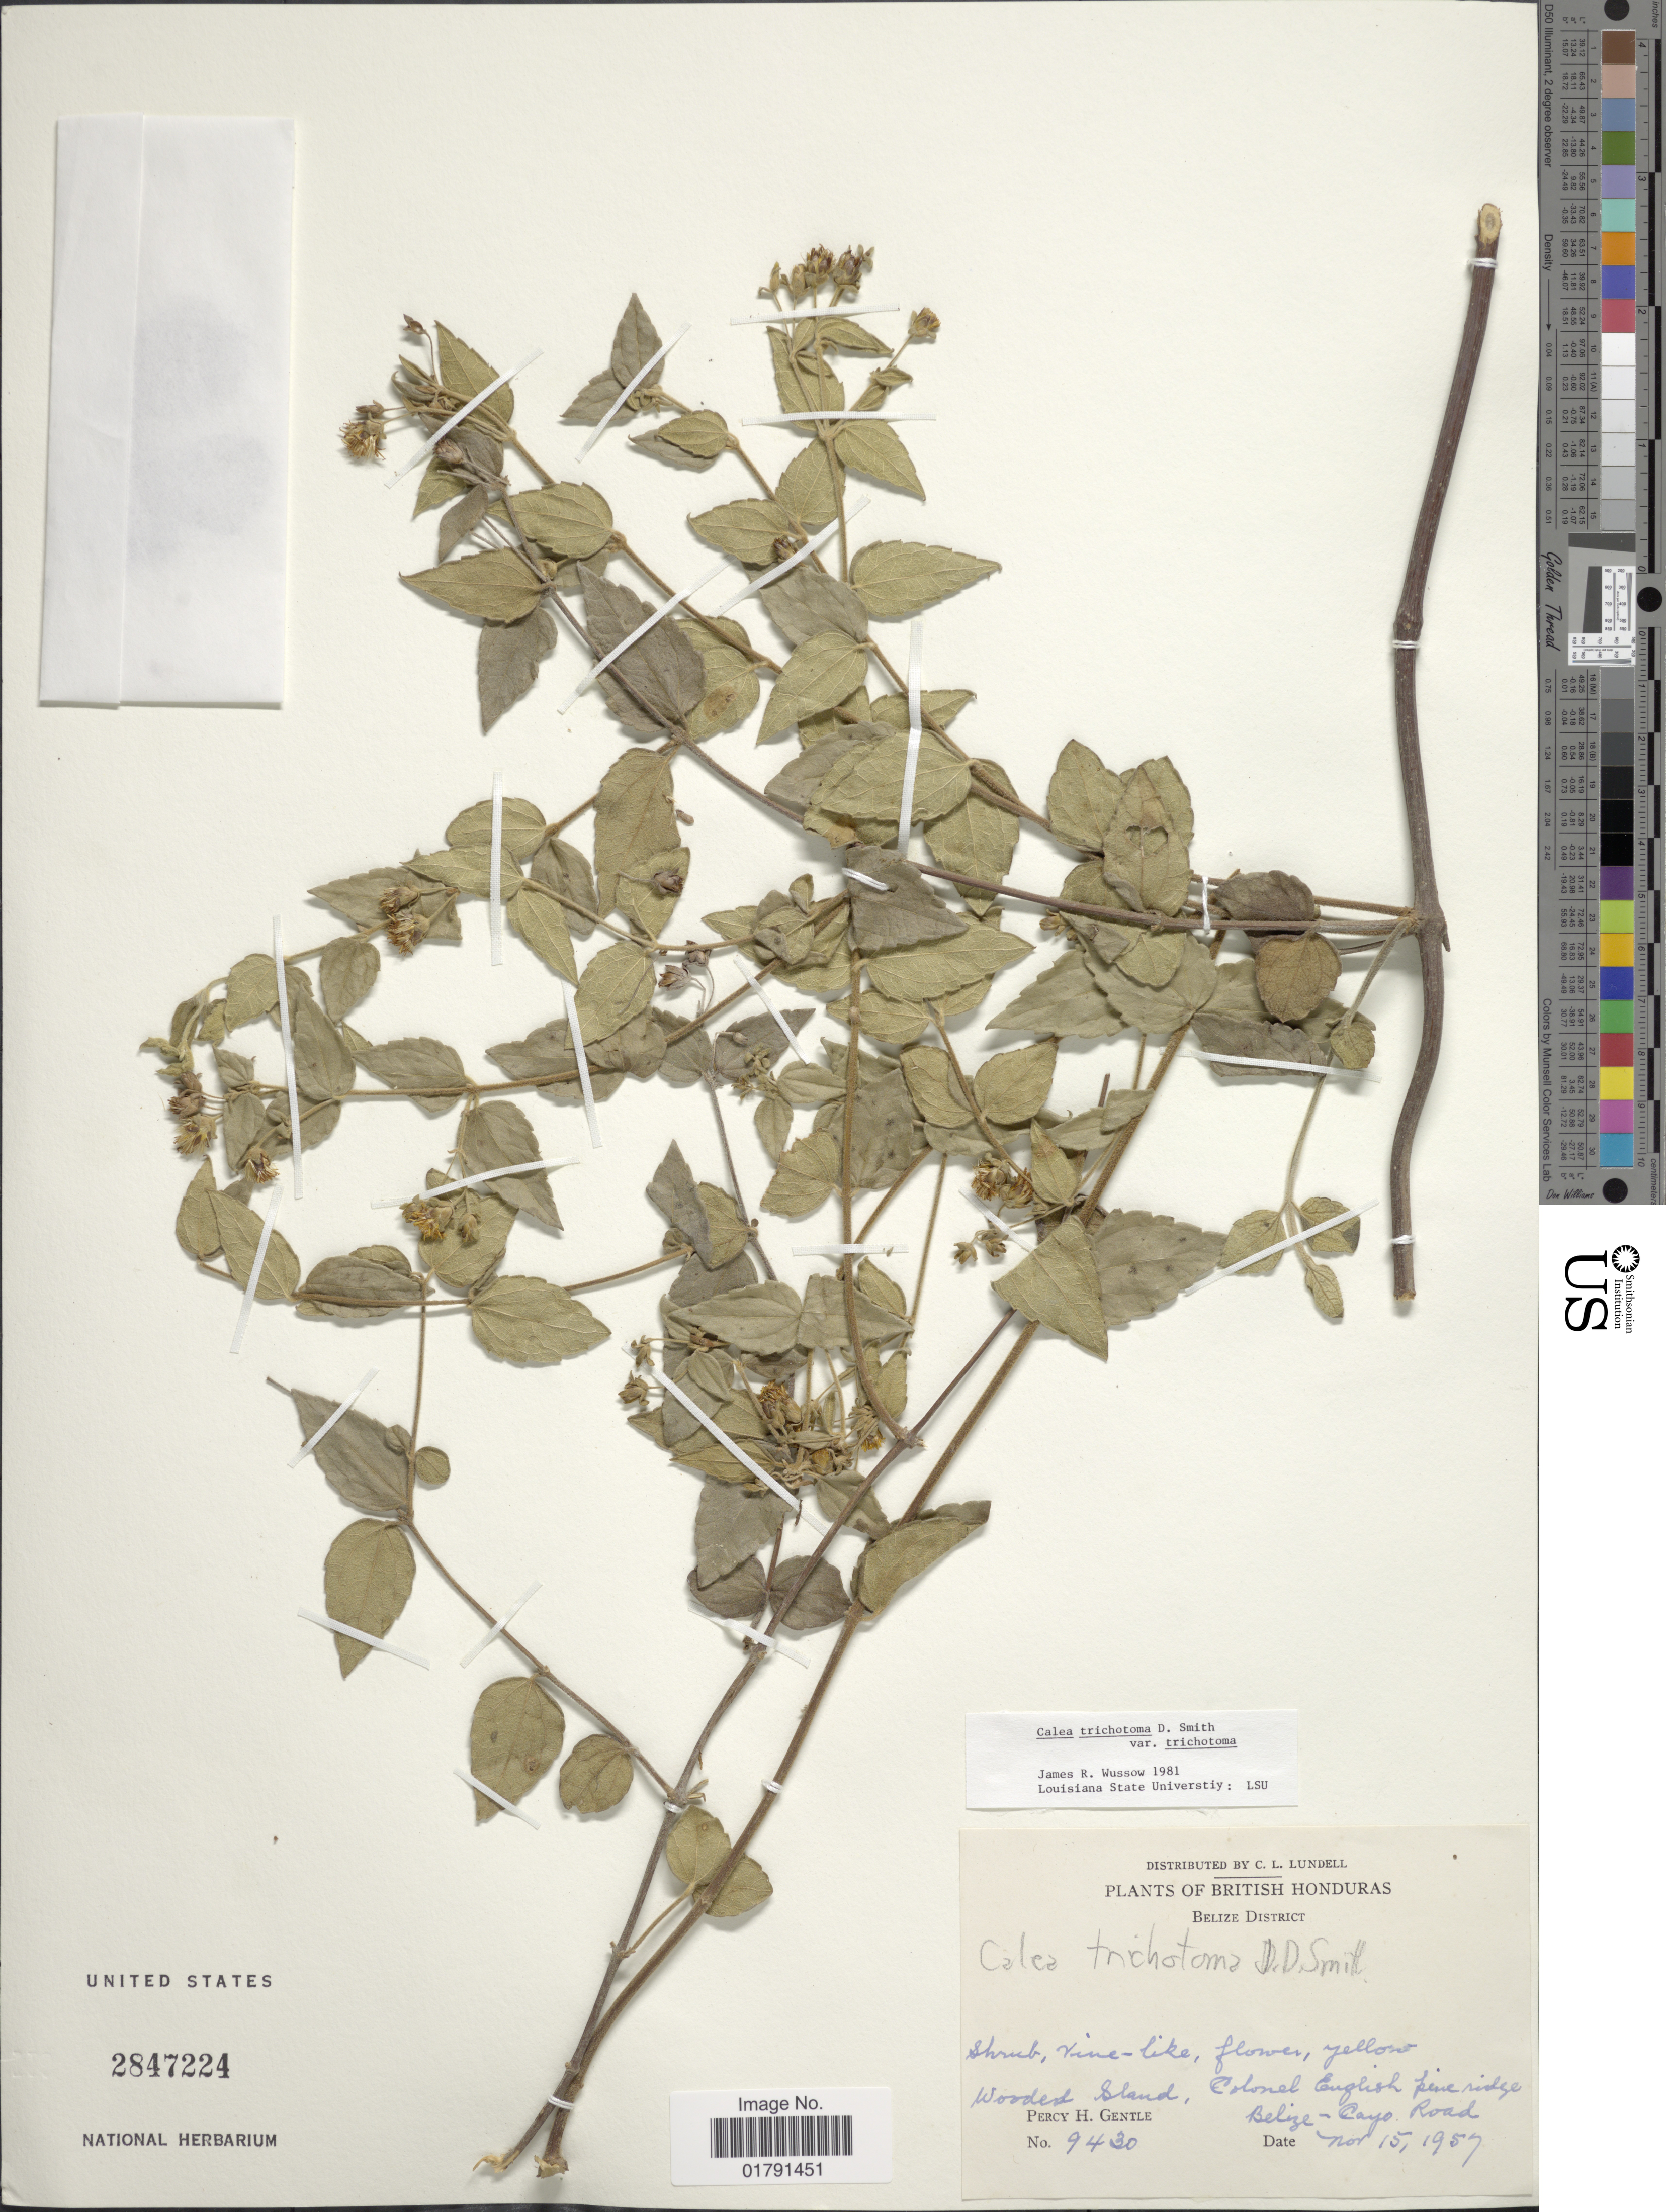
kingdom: Plantae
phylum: Tracheophyta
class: Magnoliopsida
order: Asterales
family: Asteraceae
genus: Calea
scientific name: Calea trichotoma var. trichotoma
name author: Donn. Sm.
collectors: P. H. Gentle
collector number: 9430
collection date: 1957-11-15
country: Belize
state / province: Belize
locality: British Honduras, Wooded Island, Colonel English Pine Ridge, Belize-Cayo Road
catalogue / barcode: US 2847224